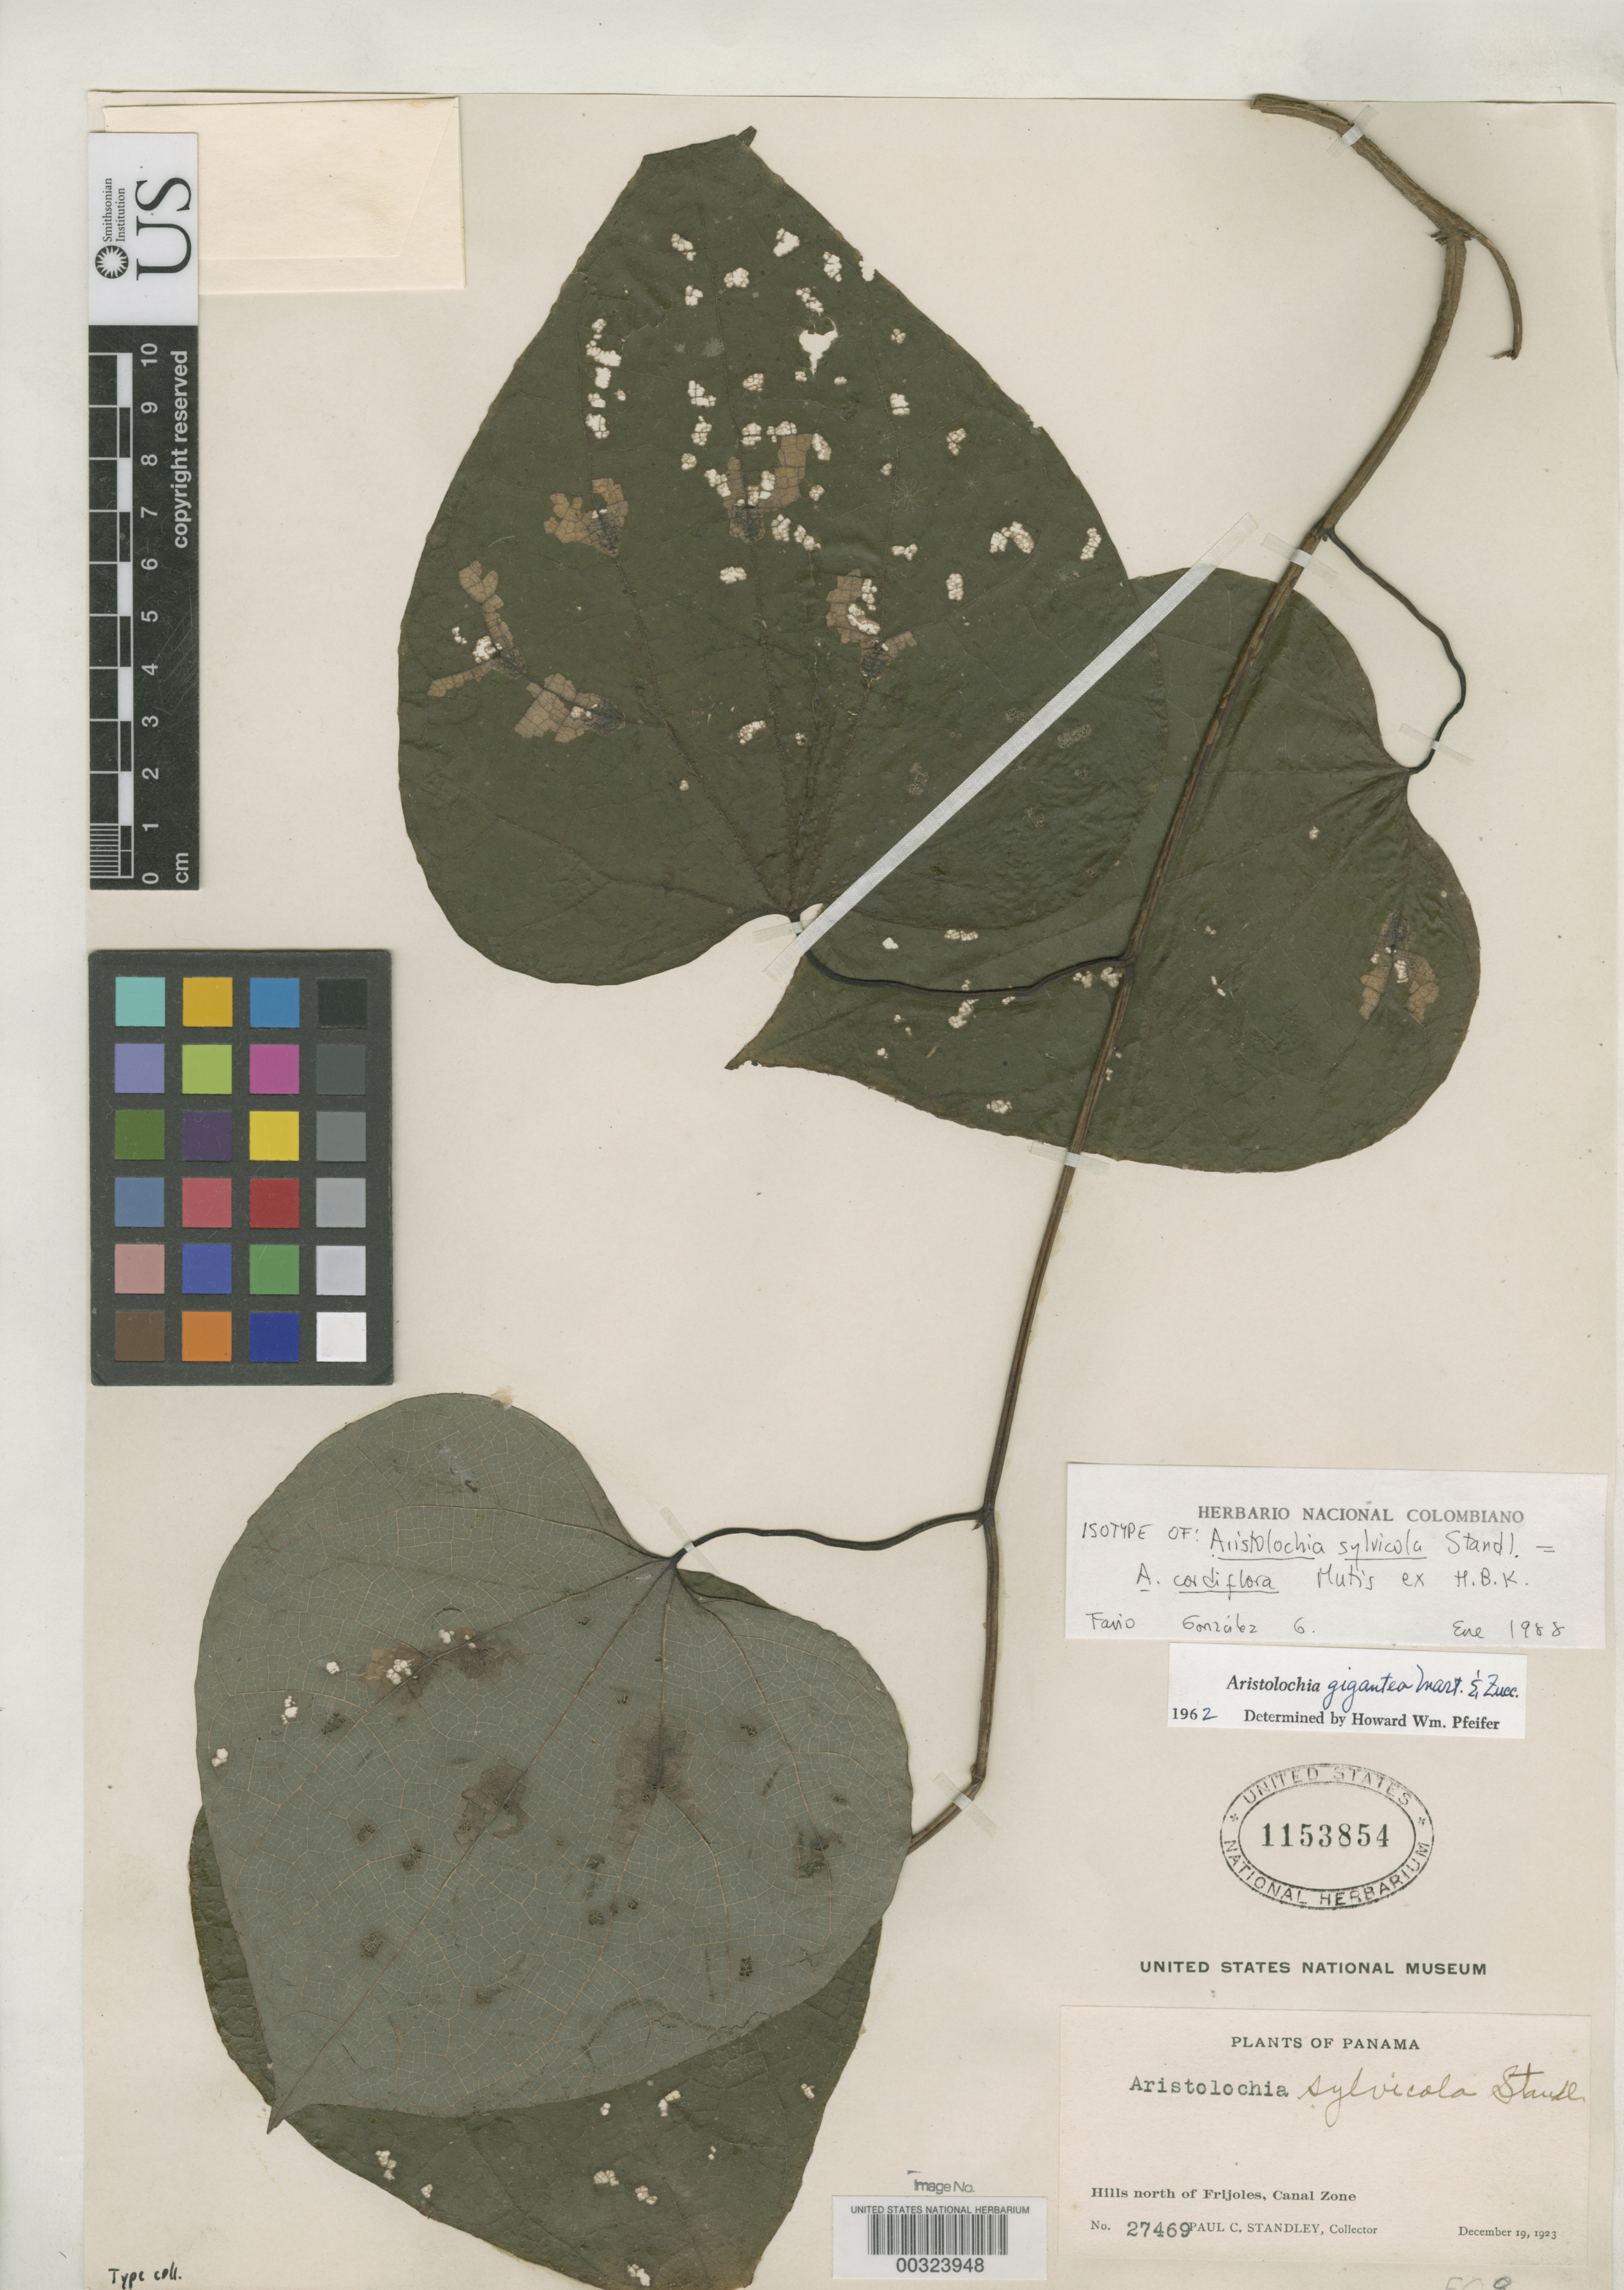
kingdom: Plantae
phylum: Tracheophyta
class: Magnoliopsida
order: Piperales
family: Aristolochiaceae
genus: Aristolochia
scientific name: Aristolochia sylvicola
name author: Standl.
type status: Isotype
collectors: P. C. Standley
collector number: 27469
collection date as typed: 19 Dec 1923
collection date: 1923-12-19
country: Panama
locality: Hills N of Frijoles.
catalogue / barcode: US 1153854